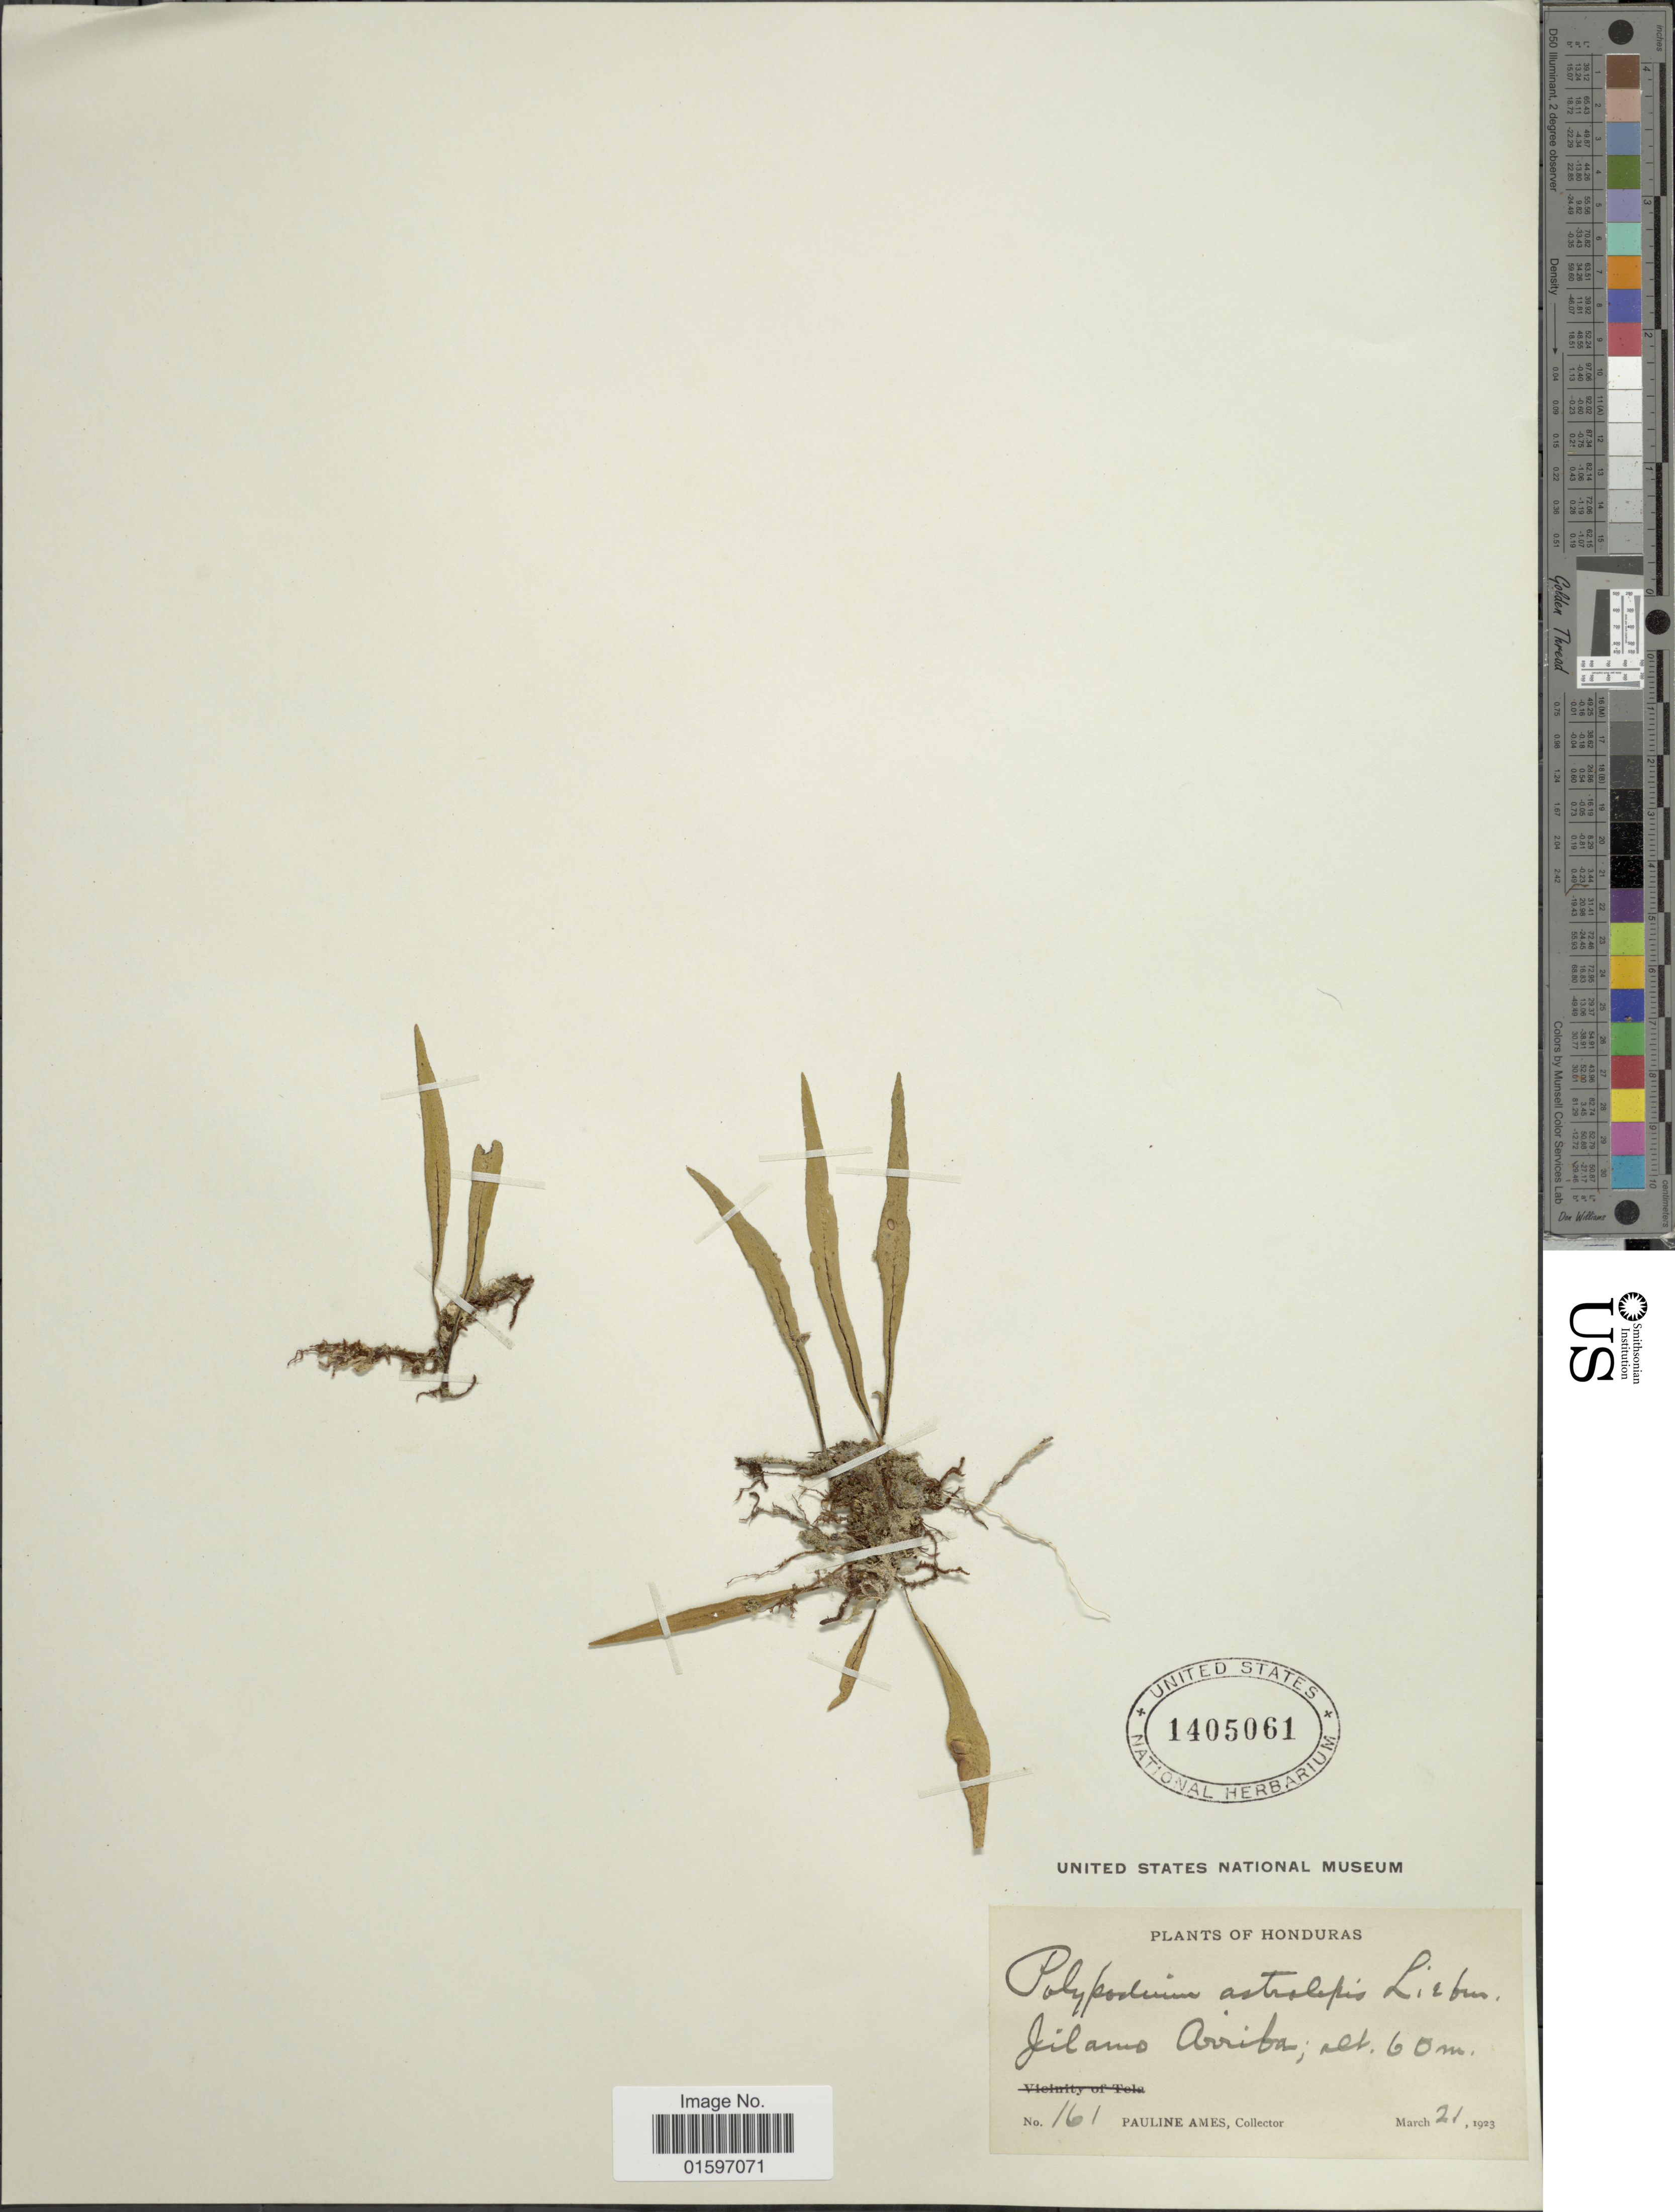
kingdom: Plantae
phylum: Tracheophyta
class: Polypodiopsida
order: Polypodiales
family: Polypodiaceae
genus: Pleopeltis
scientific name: Pleopeltis astrolepis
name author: (Liebm.) E. Fourn.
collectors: P. Ames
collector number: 161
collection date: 1903-03-21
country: Honduras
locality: Jilamo Arriba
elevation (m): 60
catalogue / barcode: US 1405061